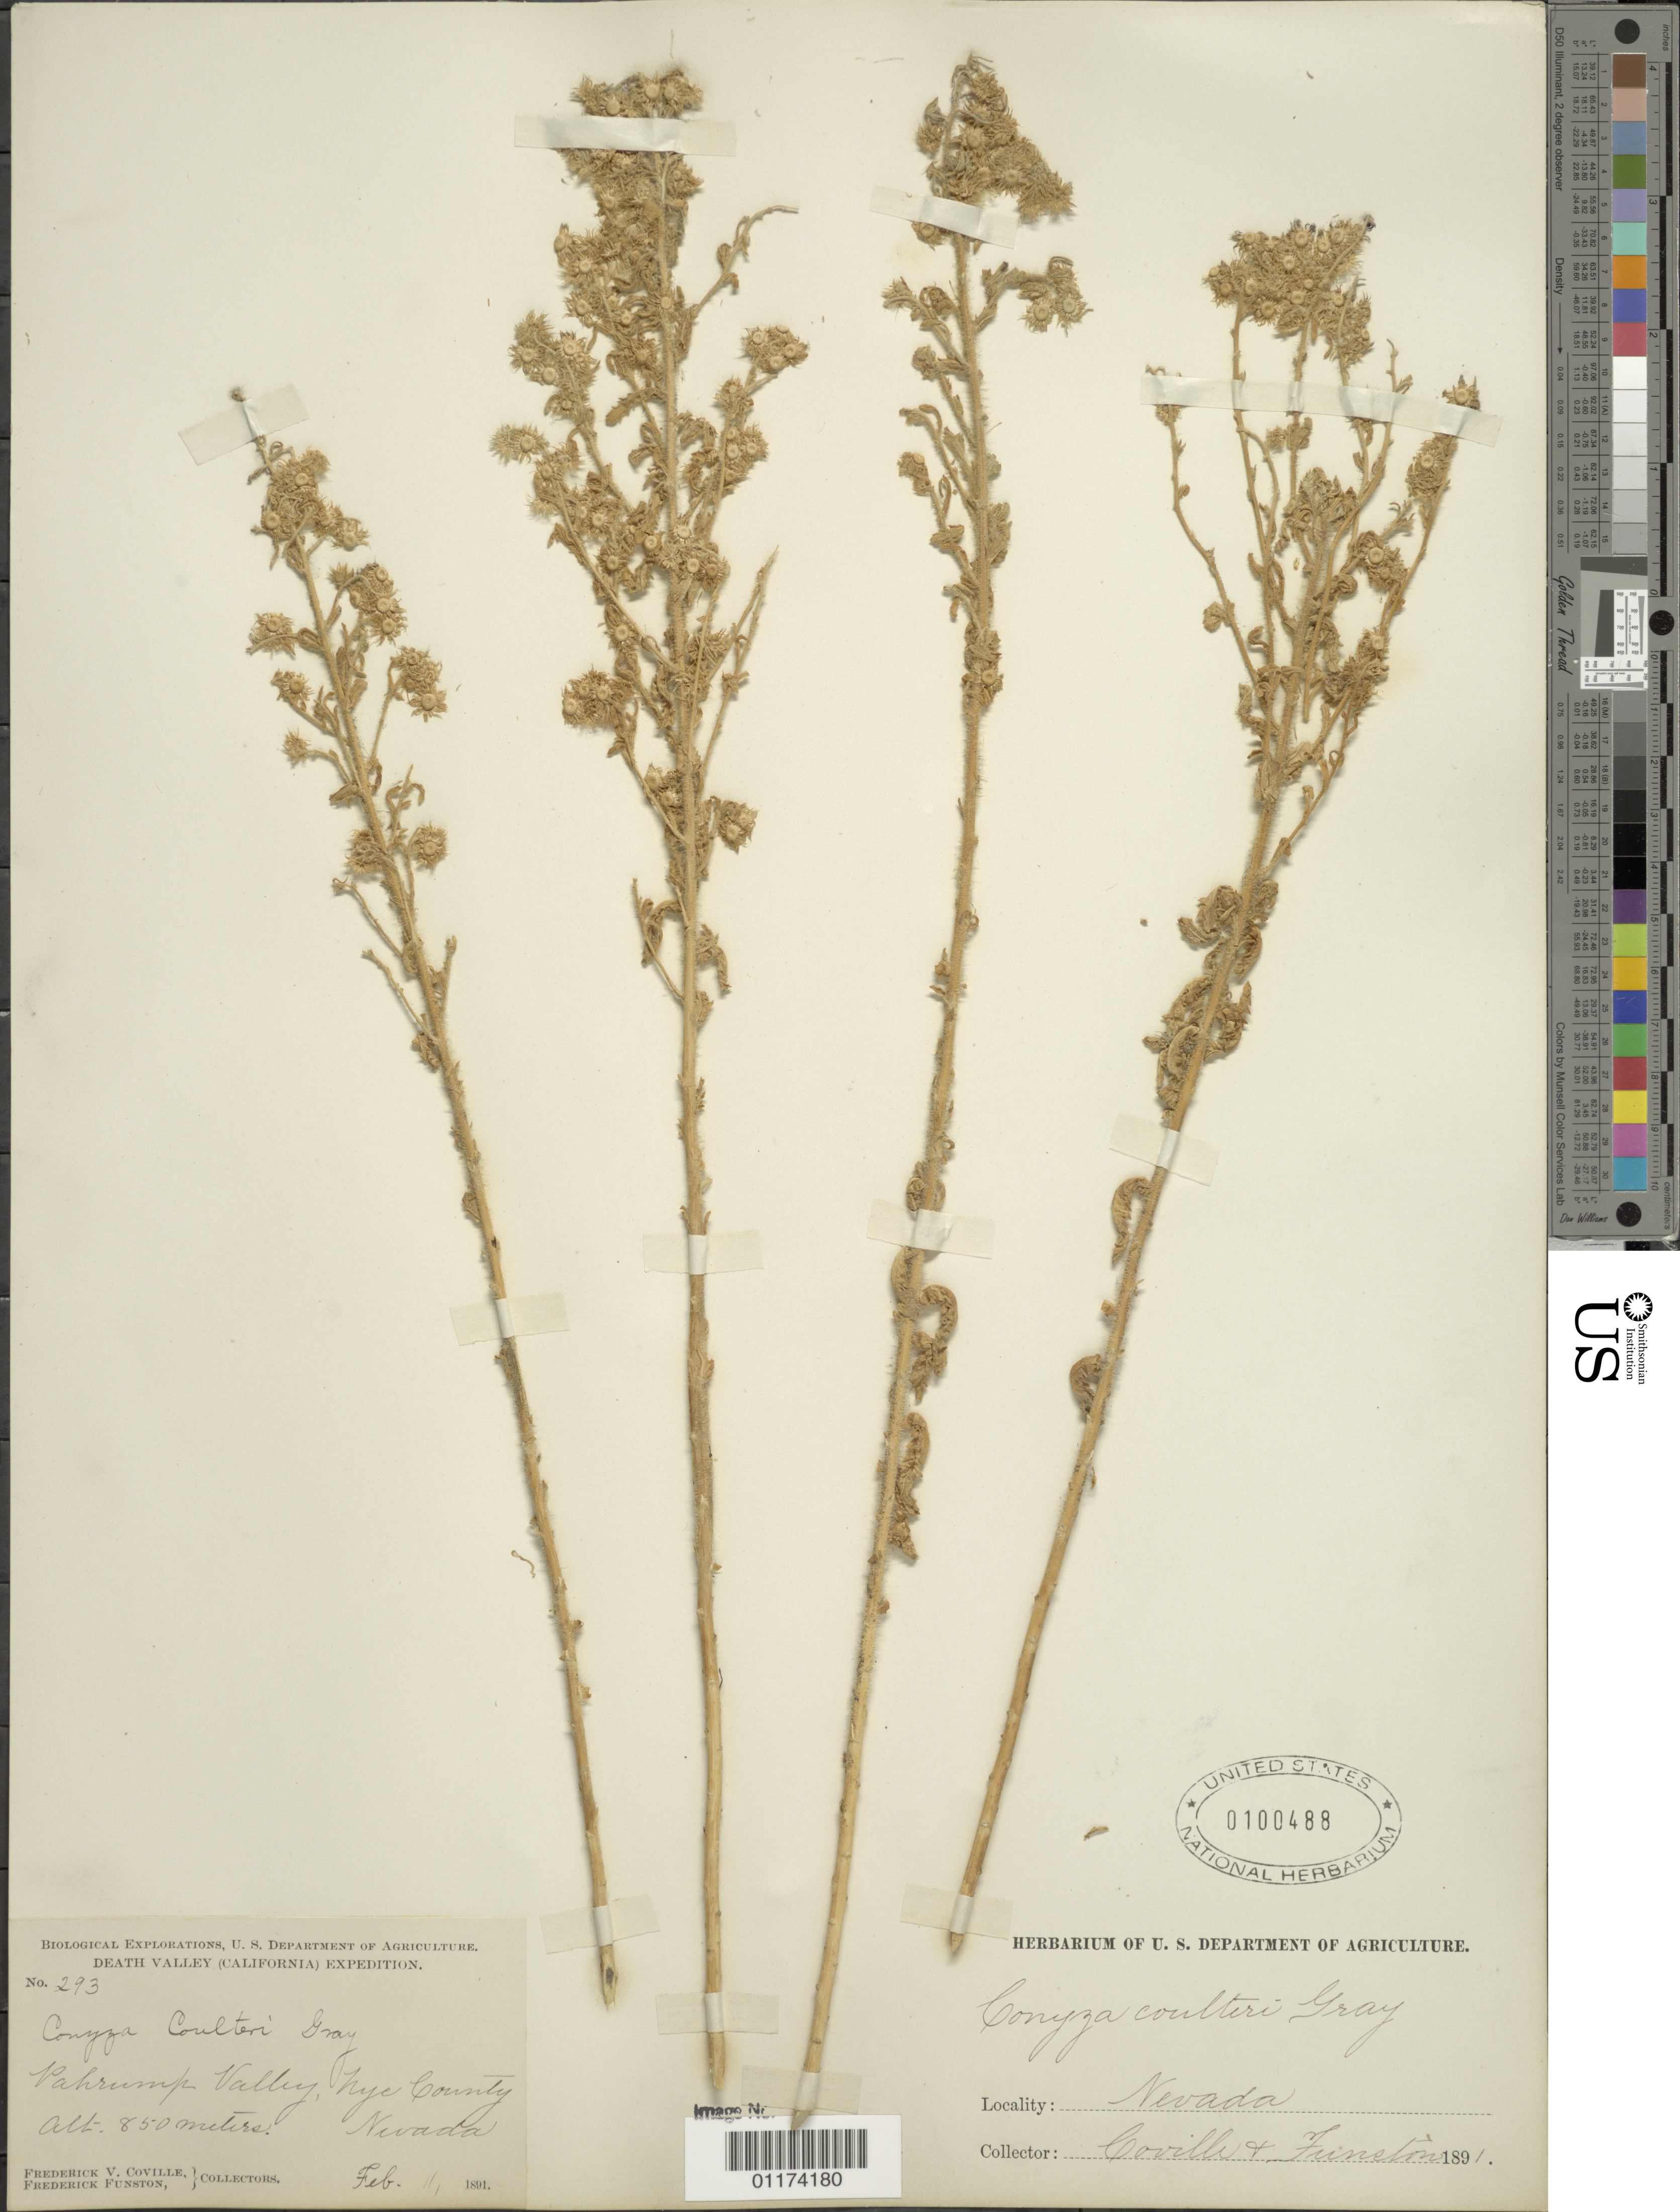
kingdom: Plantae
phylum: Tracheophyta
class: Magnoliopsida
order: Asterales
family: Asteraceae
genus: Conyza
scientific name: Conyza coulteri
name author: A. Gray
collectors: F. V. Coville & F. Funston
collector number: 293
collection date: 1891-02-11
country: United States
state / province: Nevada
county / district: Nye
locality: Pahrump Valley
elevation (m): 850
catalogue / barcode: US 100488